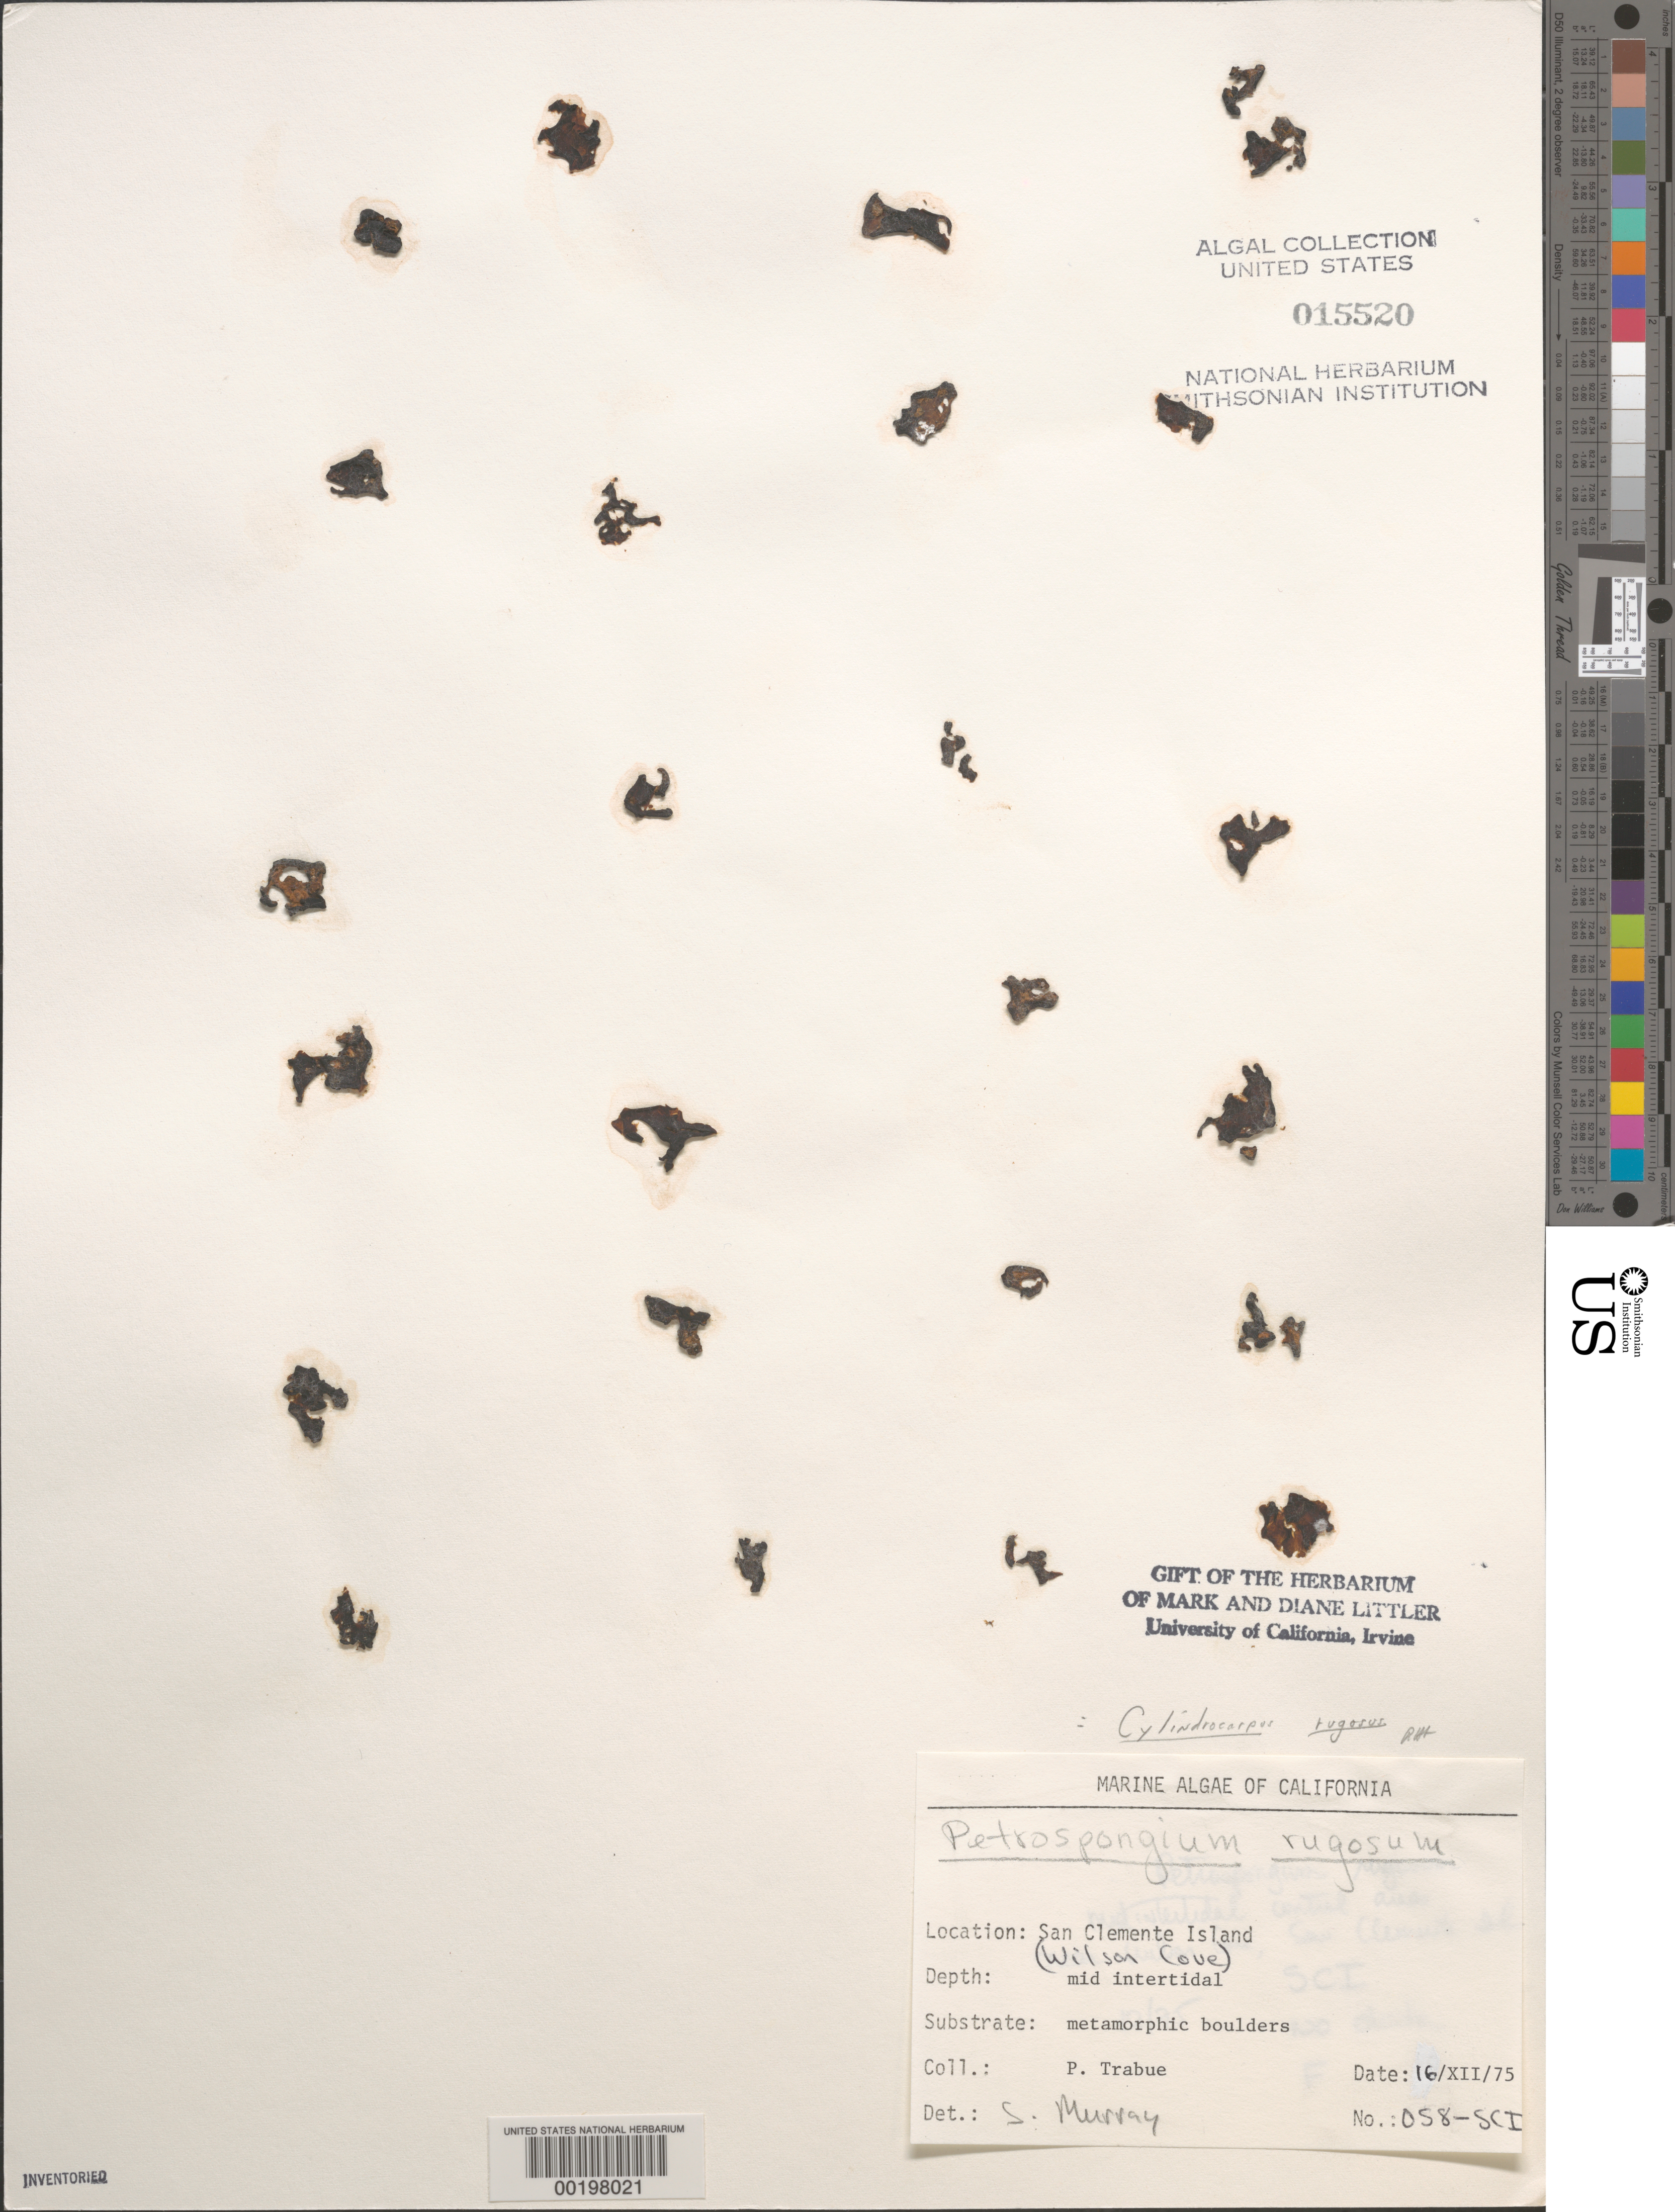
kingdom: Chromista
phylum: Ochrophyta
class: Phaeophyceae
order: Ectocarpales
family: Petrospongiaceae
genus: Petrospongium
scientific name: Petrospongium rugosum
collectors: P. J. Trabue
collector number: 058-sci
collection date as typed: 16 Dec 1975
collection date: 1975-12-16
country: United States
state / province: California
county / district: Los Angeles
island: San Clemente Island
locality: Wilson Cove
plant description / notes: BLM-SOCALBIGHT Rocky Intertidal Survey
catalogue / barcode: US 15520